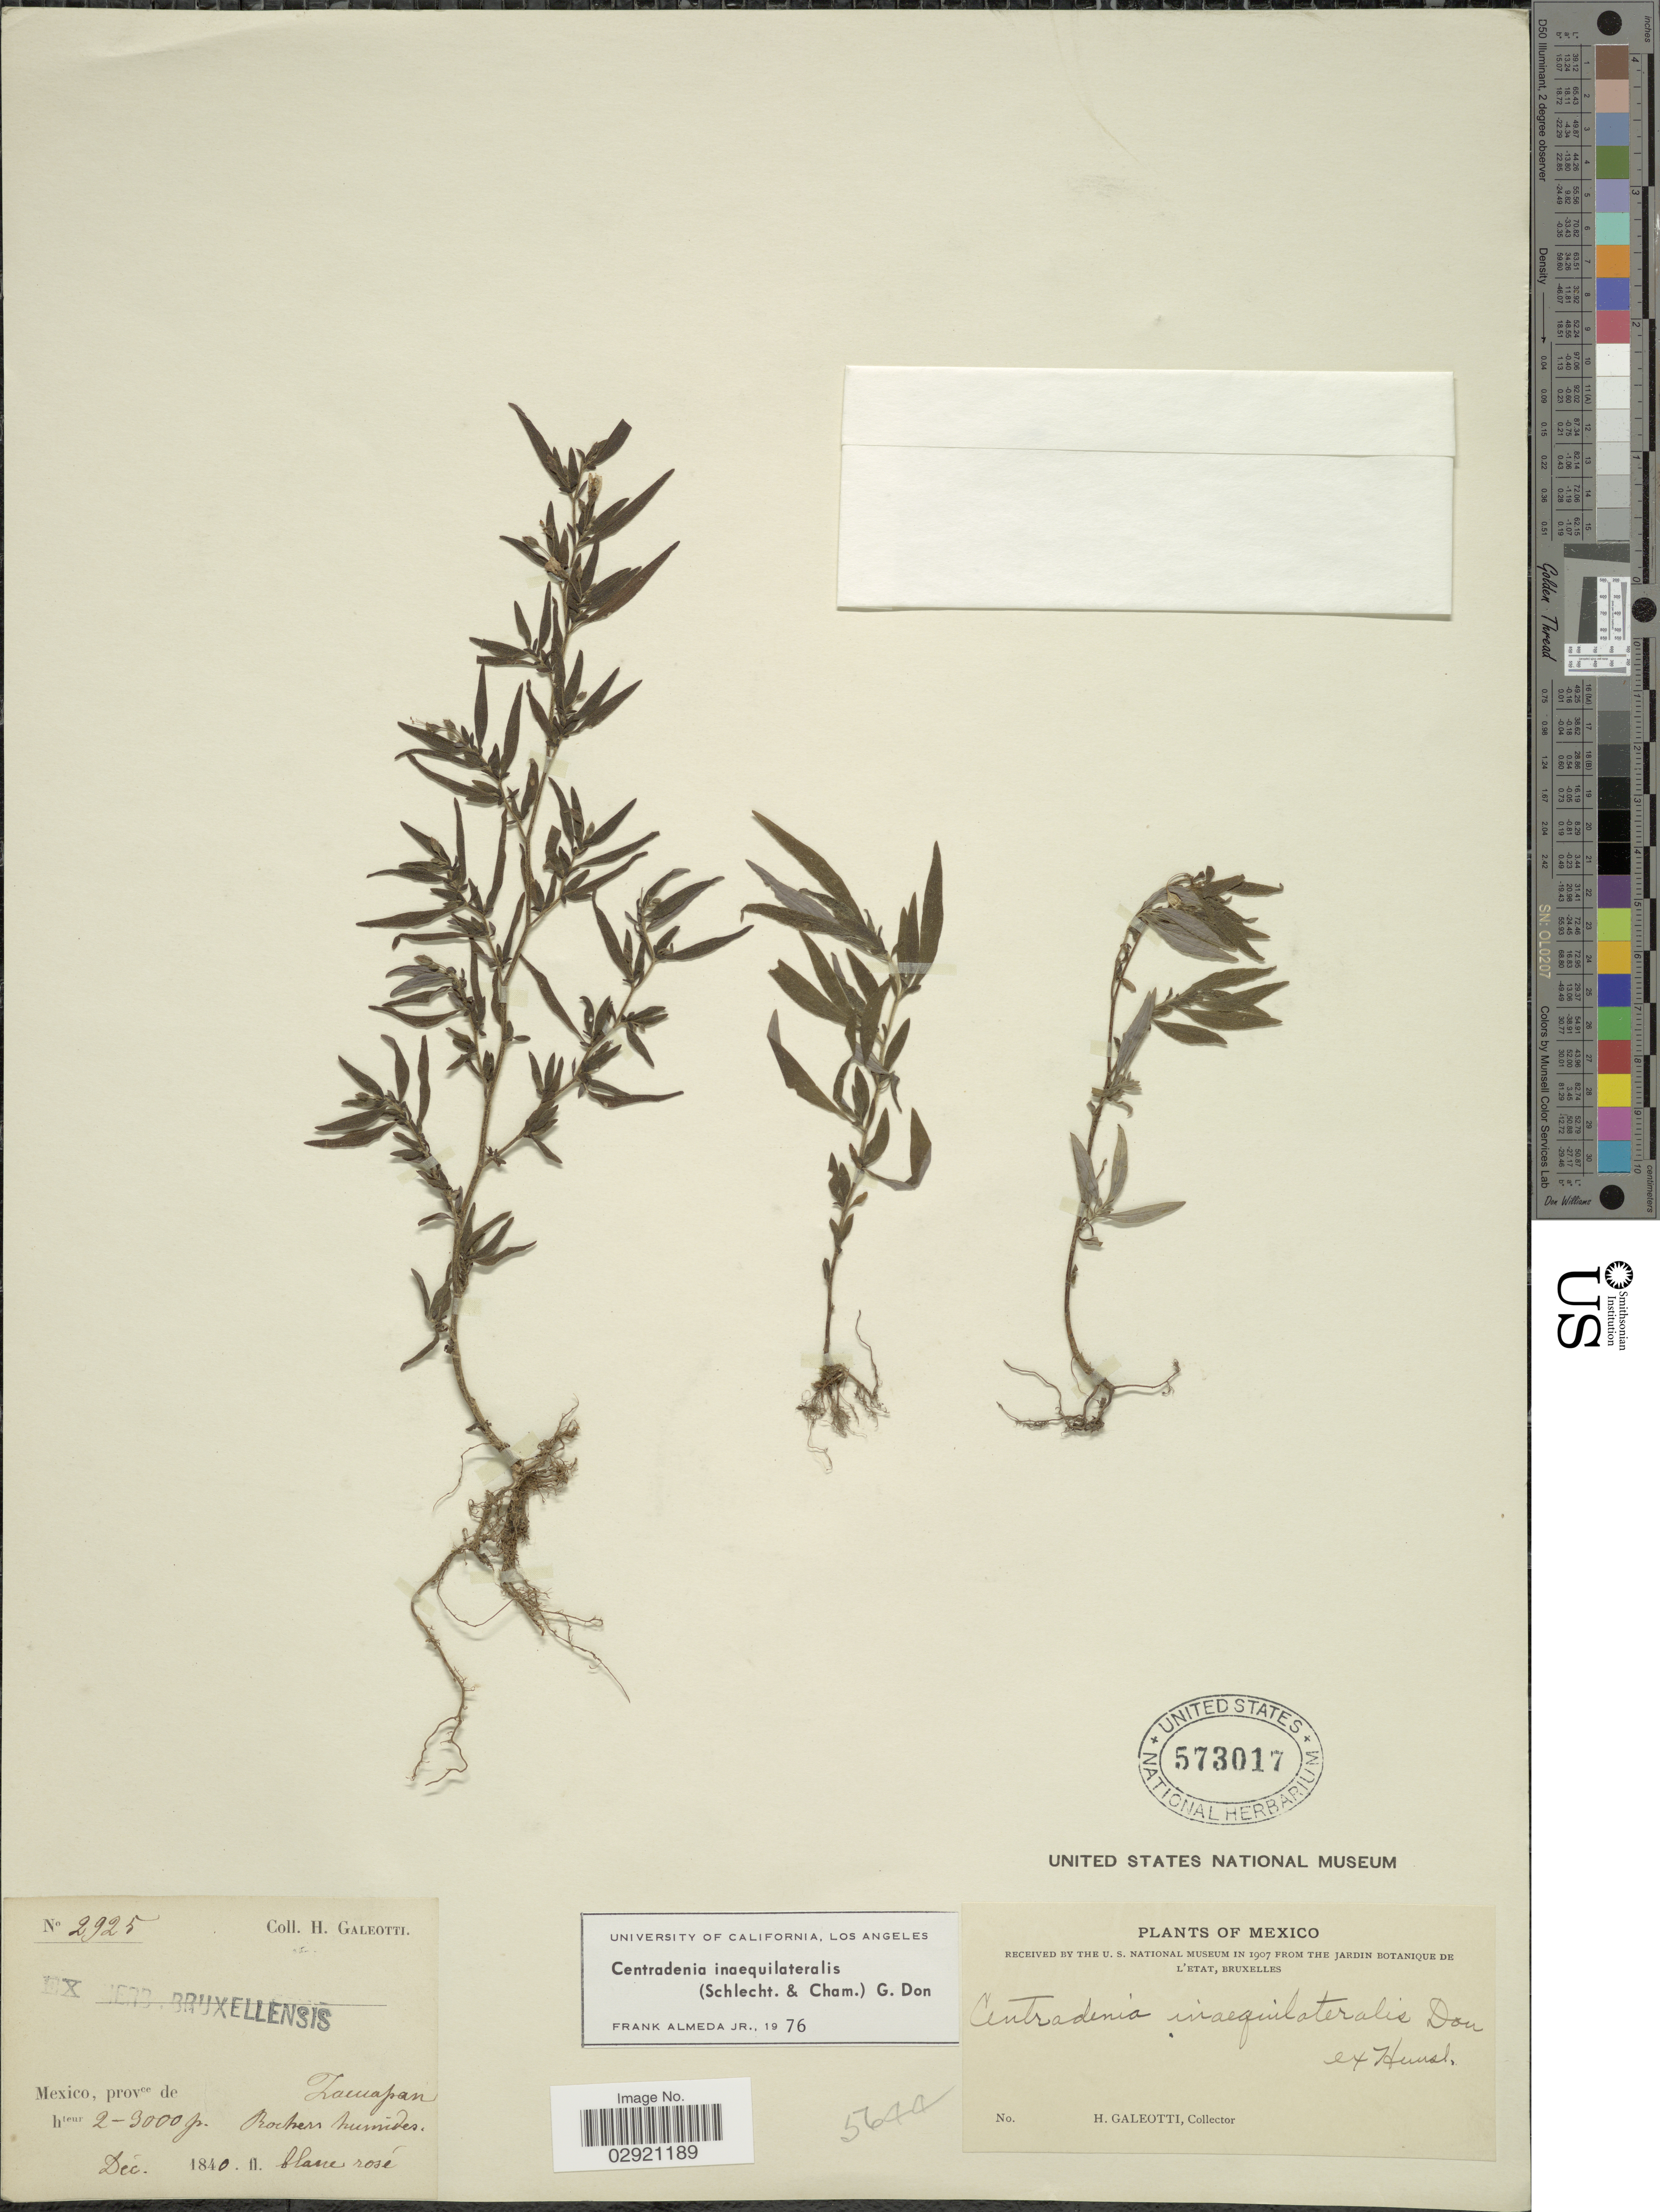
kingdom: Plantae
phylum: Tracheophyta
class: Magnoliopsida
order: Myrtales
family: Melastomataceae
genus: Centradenia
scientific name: Centradenia inaequilateralis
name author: (Gleason) G. Don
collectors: H. G. Galeotti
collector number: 2925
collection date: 1840-12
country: Mexico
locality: Zacuapan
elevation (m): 610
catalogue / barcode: US 573017